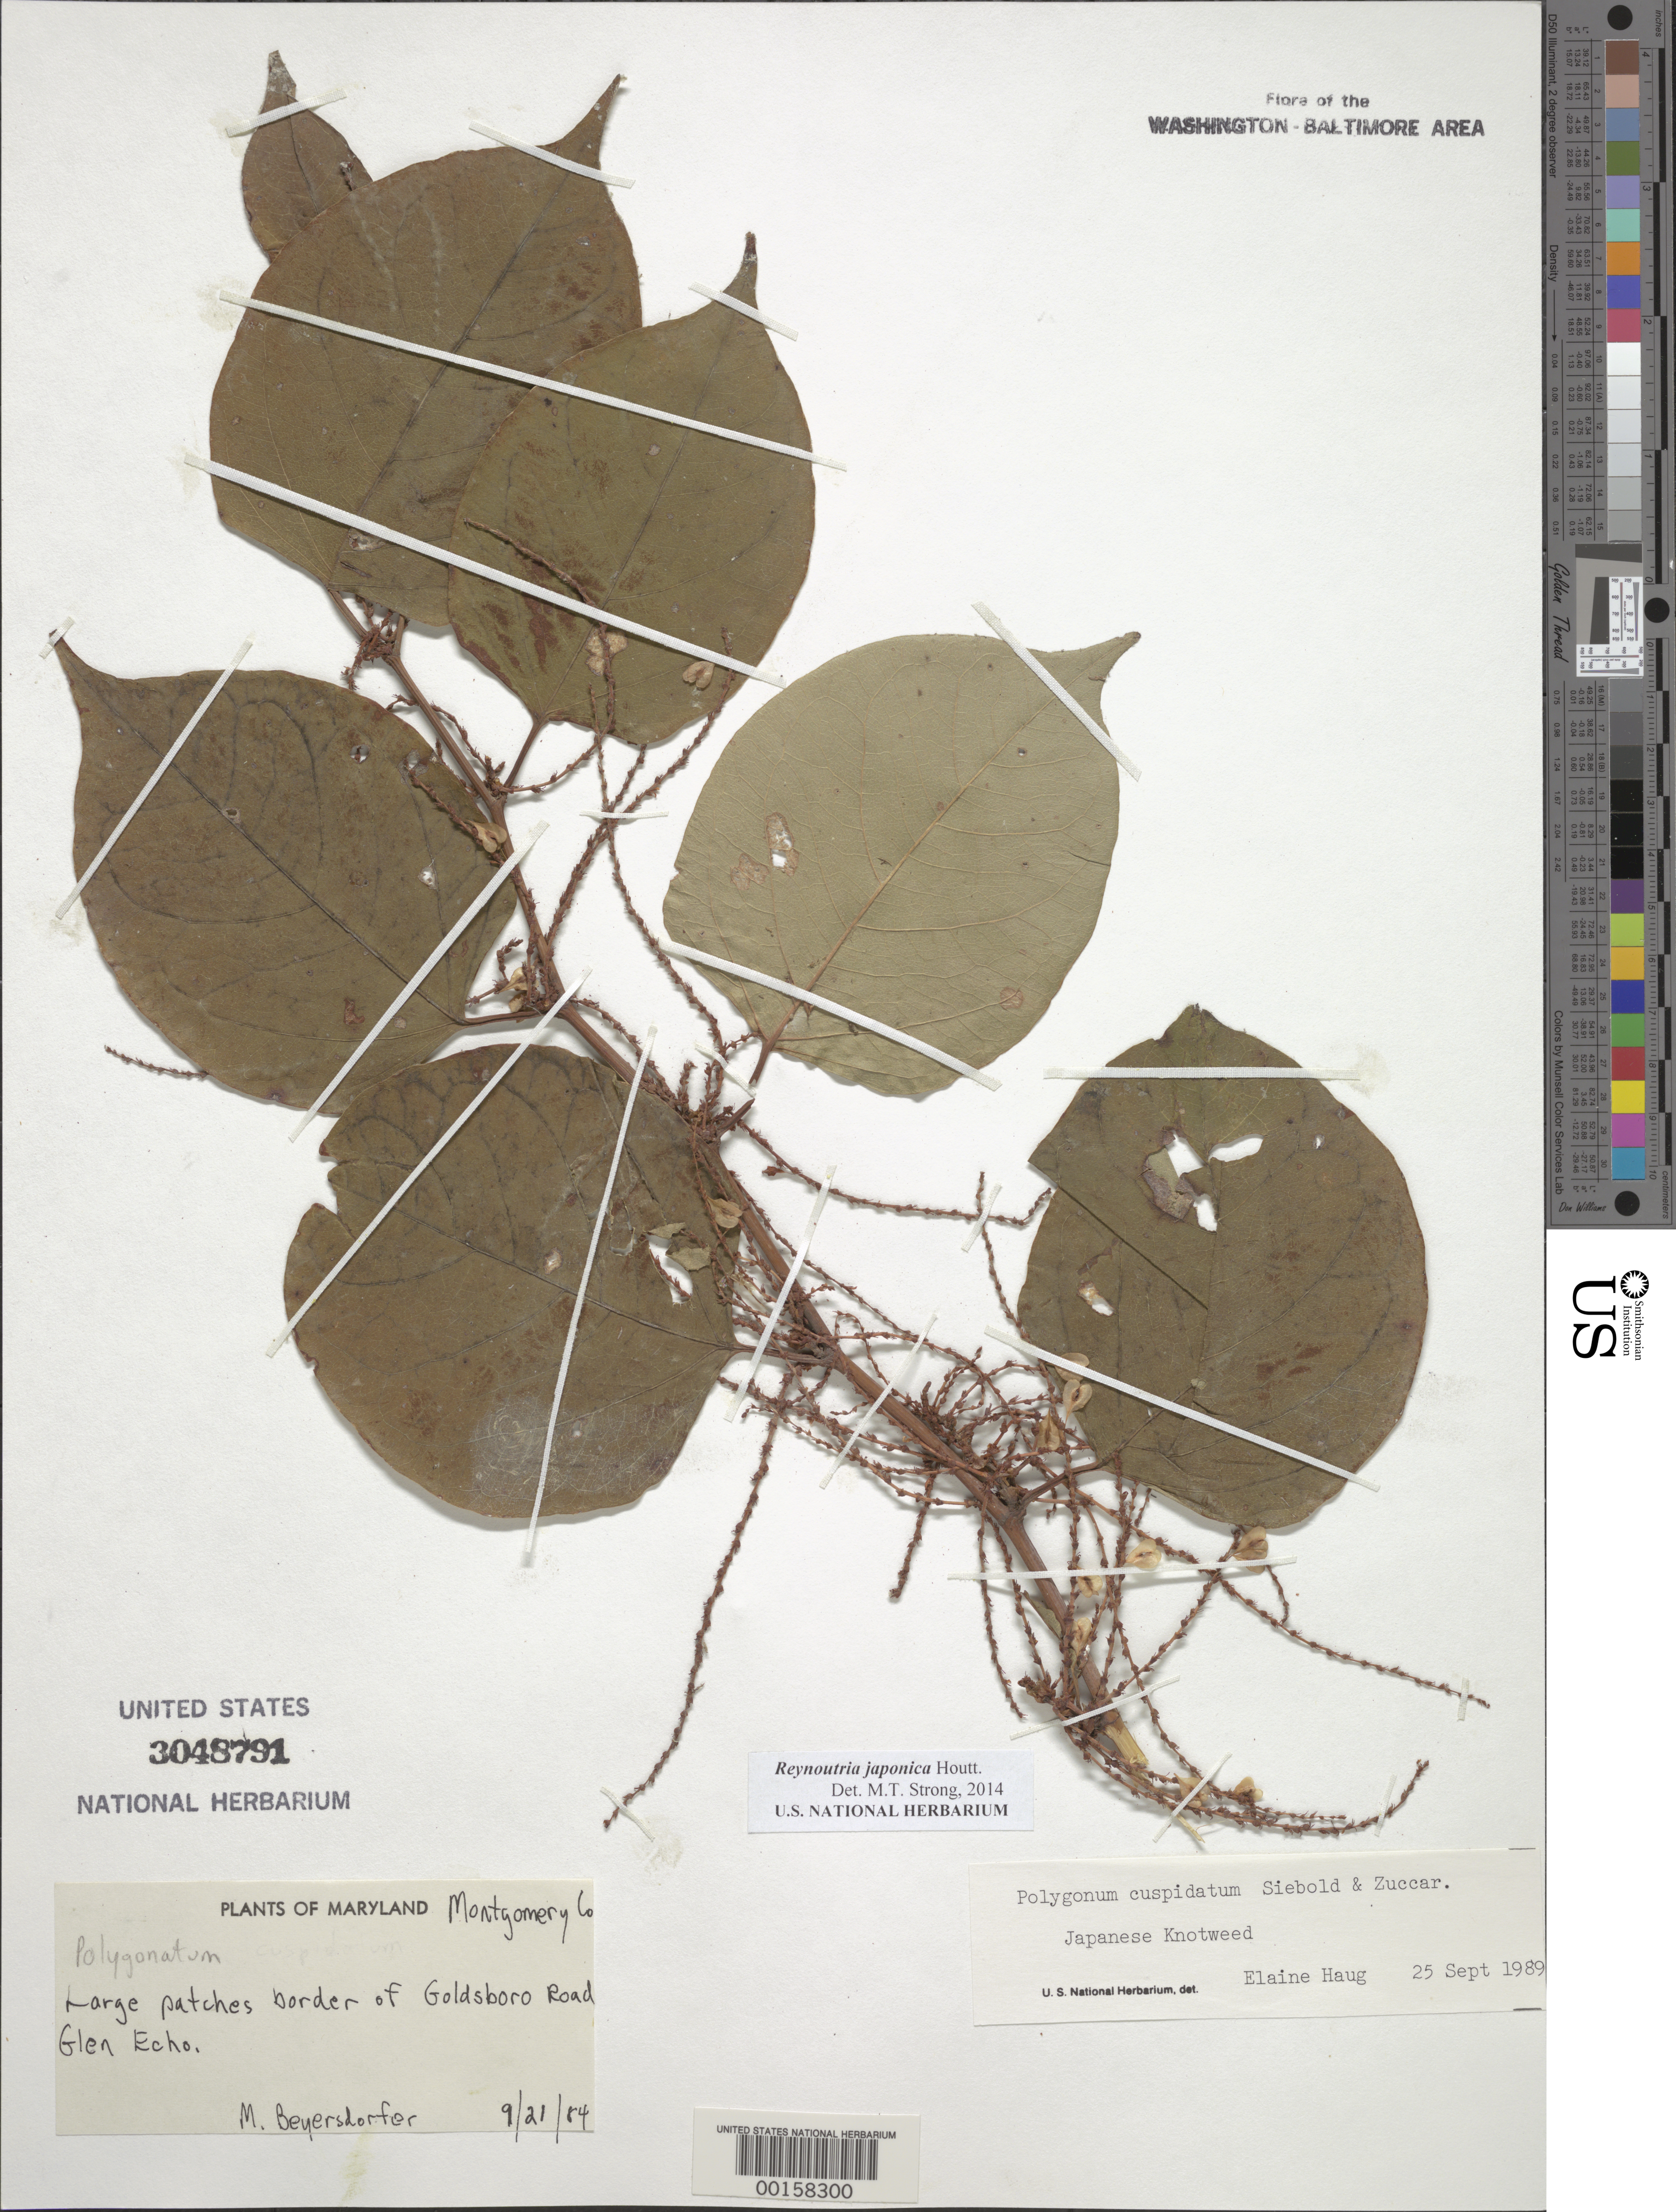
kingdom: Plantae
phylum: Tracheophyta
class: Magnoliopsida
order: Caryophyllales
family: Polygonaceae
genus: Reynoutria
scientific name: Reynoutria japonica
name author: Houtt.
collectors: M. Beyersdorfer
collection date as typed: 21 Sep 1984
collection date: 1984-09-21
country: United States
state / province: Maryland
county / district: Montgomery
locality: Border of Goldsboro Rd., Glen Echo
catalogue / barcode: US 3048791